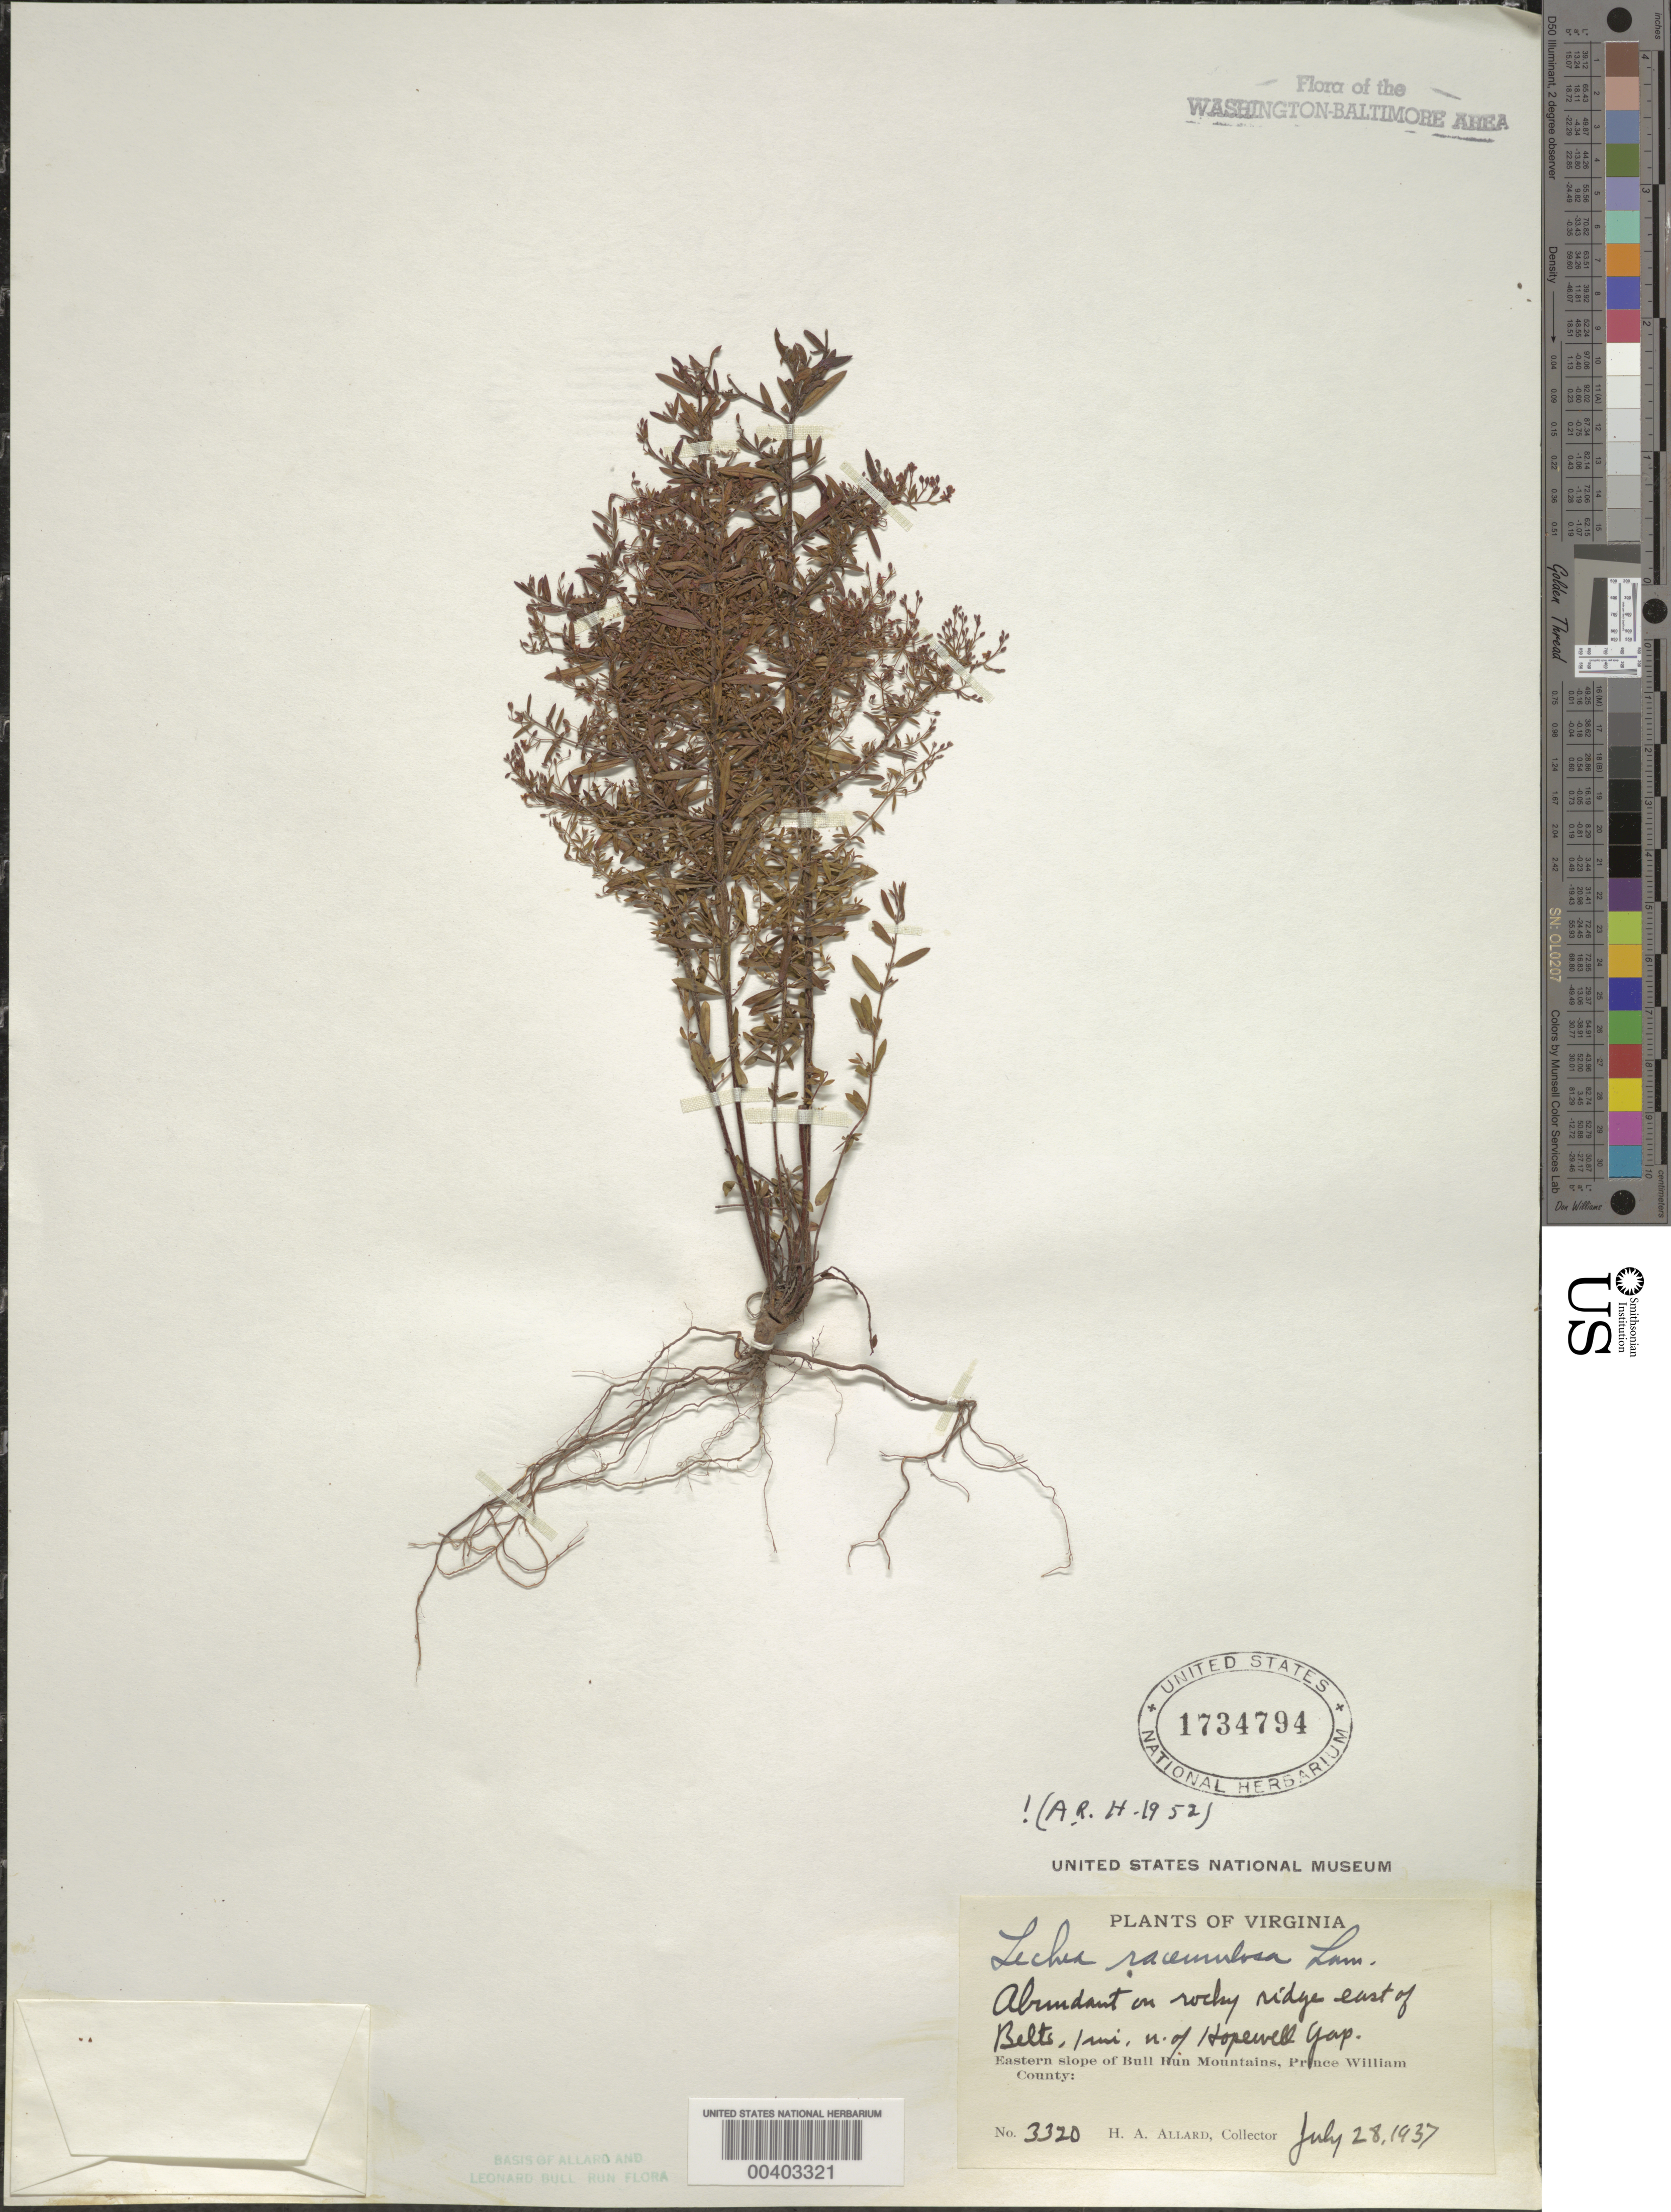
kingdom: Plantae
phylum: Tracheophyta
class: Magnoliopsida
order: Malvales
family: Cistaceae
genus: Lechea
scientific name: Lechea racemulosa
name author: Michx.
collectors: H. A. Allard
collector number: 3320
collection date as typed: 28 Jul 1937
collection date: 1937-07-28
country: United States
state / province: Virginia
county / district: Prince William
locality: North of Hopewell Gap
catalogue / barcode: US 1734794